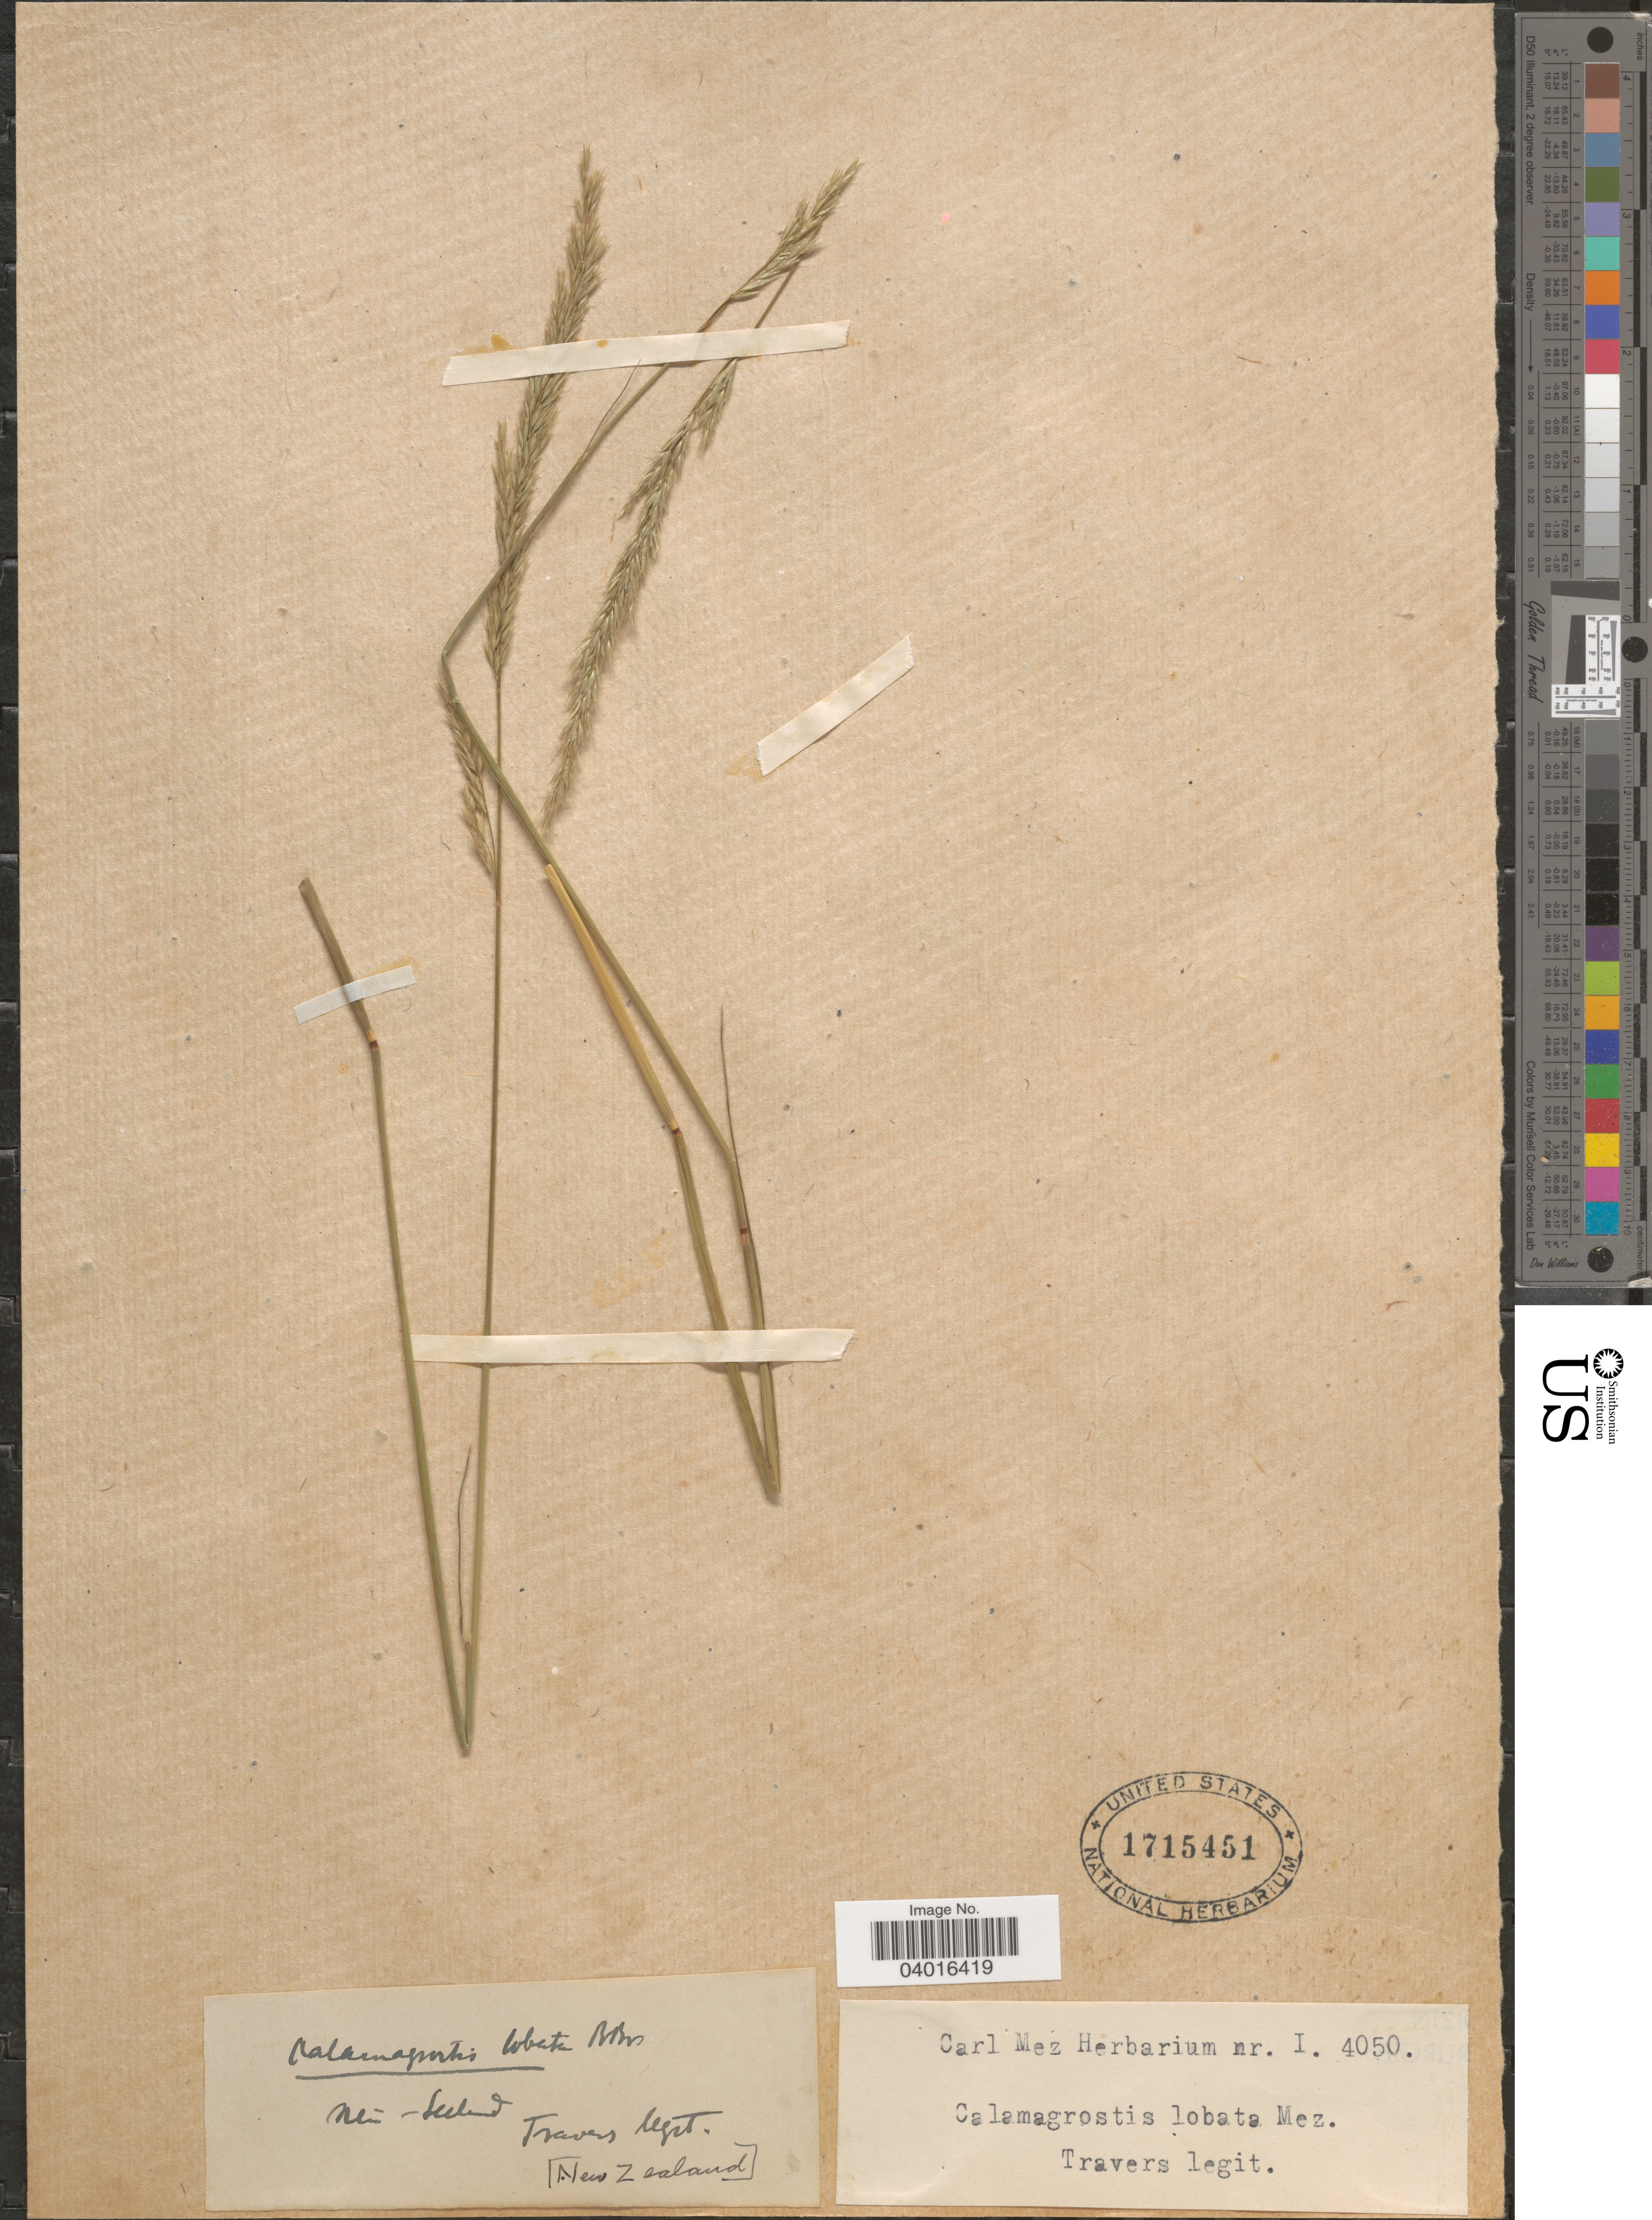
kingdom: Plantae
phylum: Tracheophyta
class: Liliopsida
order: Poales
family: Poaceae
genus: Pentapogon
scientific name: Pentapogon quadrisetus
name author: (Labill.) P.M. Peterson et al.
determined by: Wagner, W. L., (BOT), Smithsonian Institution - National Museum of Natural History (UNITED STATES)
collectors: Travers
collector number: I4050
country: New Zealand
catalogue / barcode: US 1715451